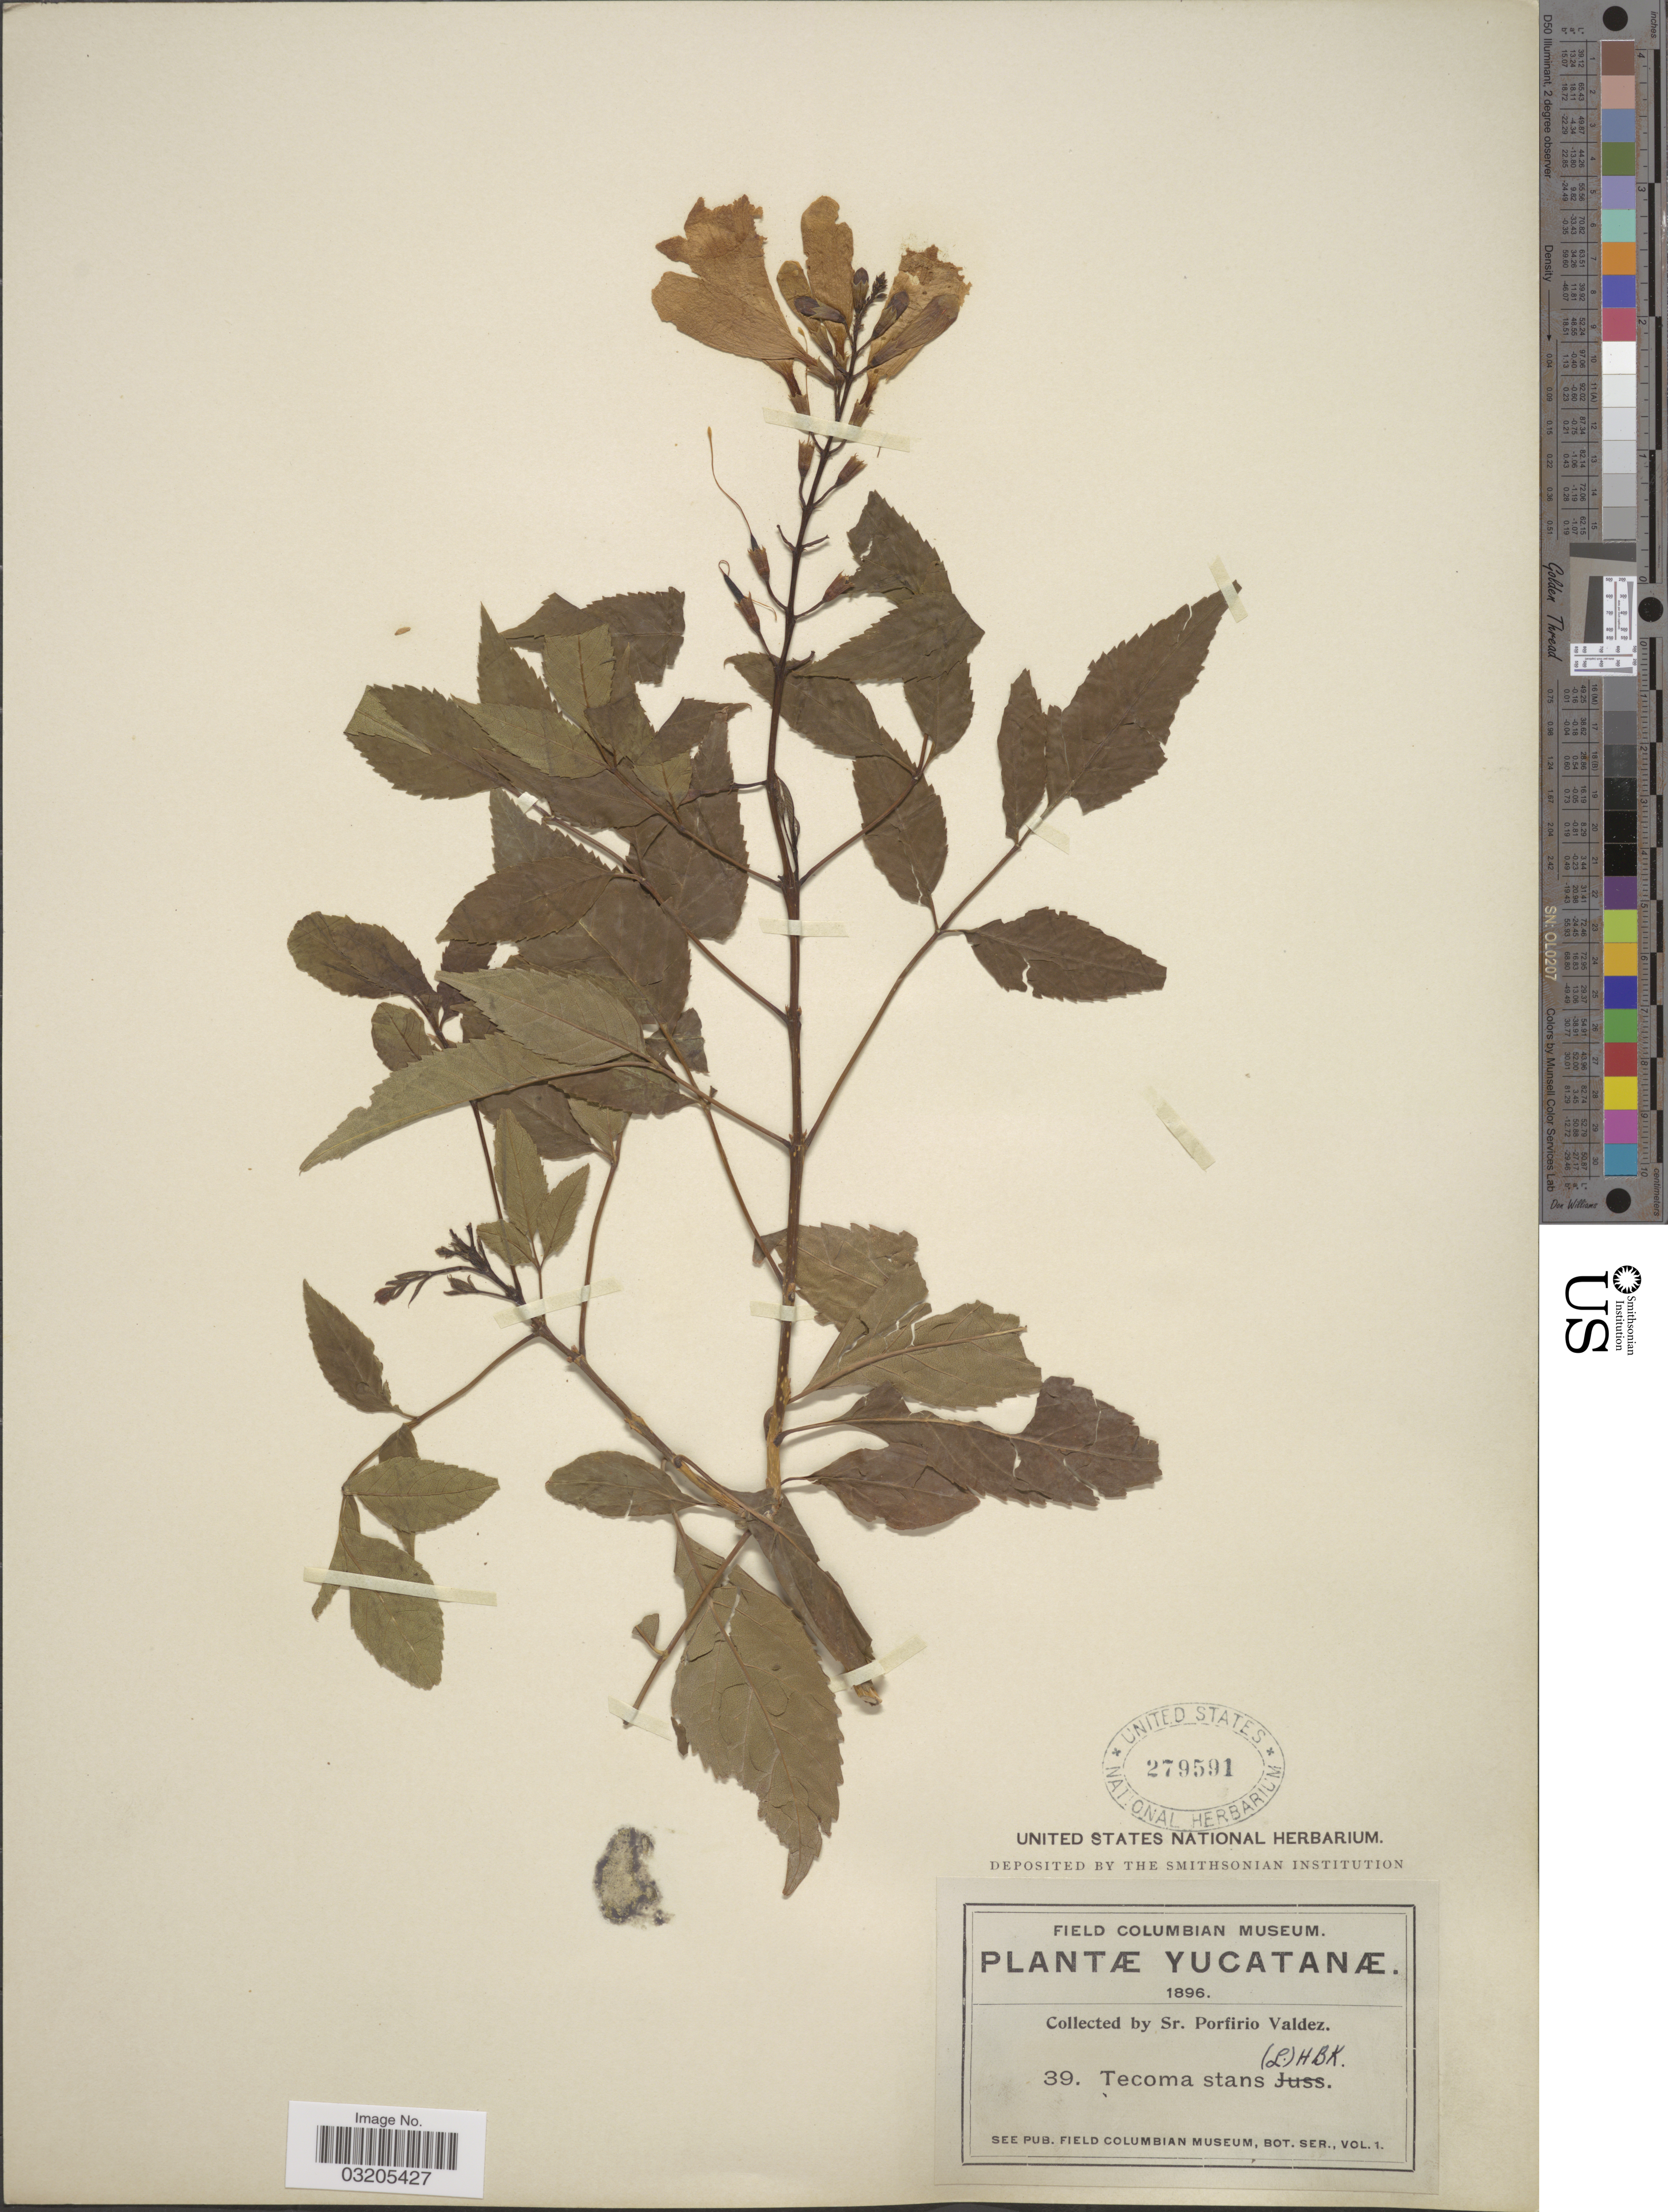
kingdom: Plantae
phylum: Tracheophyta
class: Magnoliopsida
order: Lamiales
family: Bignoniaceae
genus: Tecoma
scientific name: Tecoma stans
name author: (L.) Juss. ex Kunth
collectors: P. Valdez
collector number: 39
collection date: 1896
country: Mexico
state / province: Yucatán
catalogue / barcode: US 279591